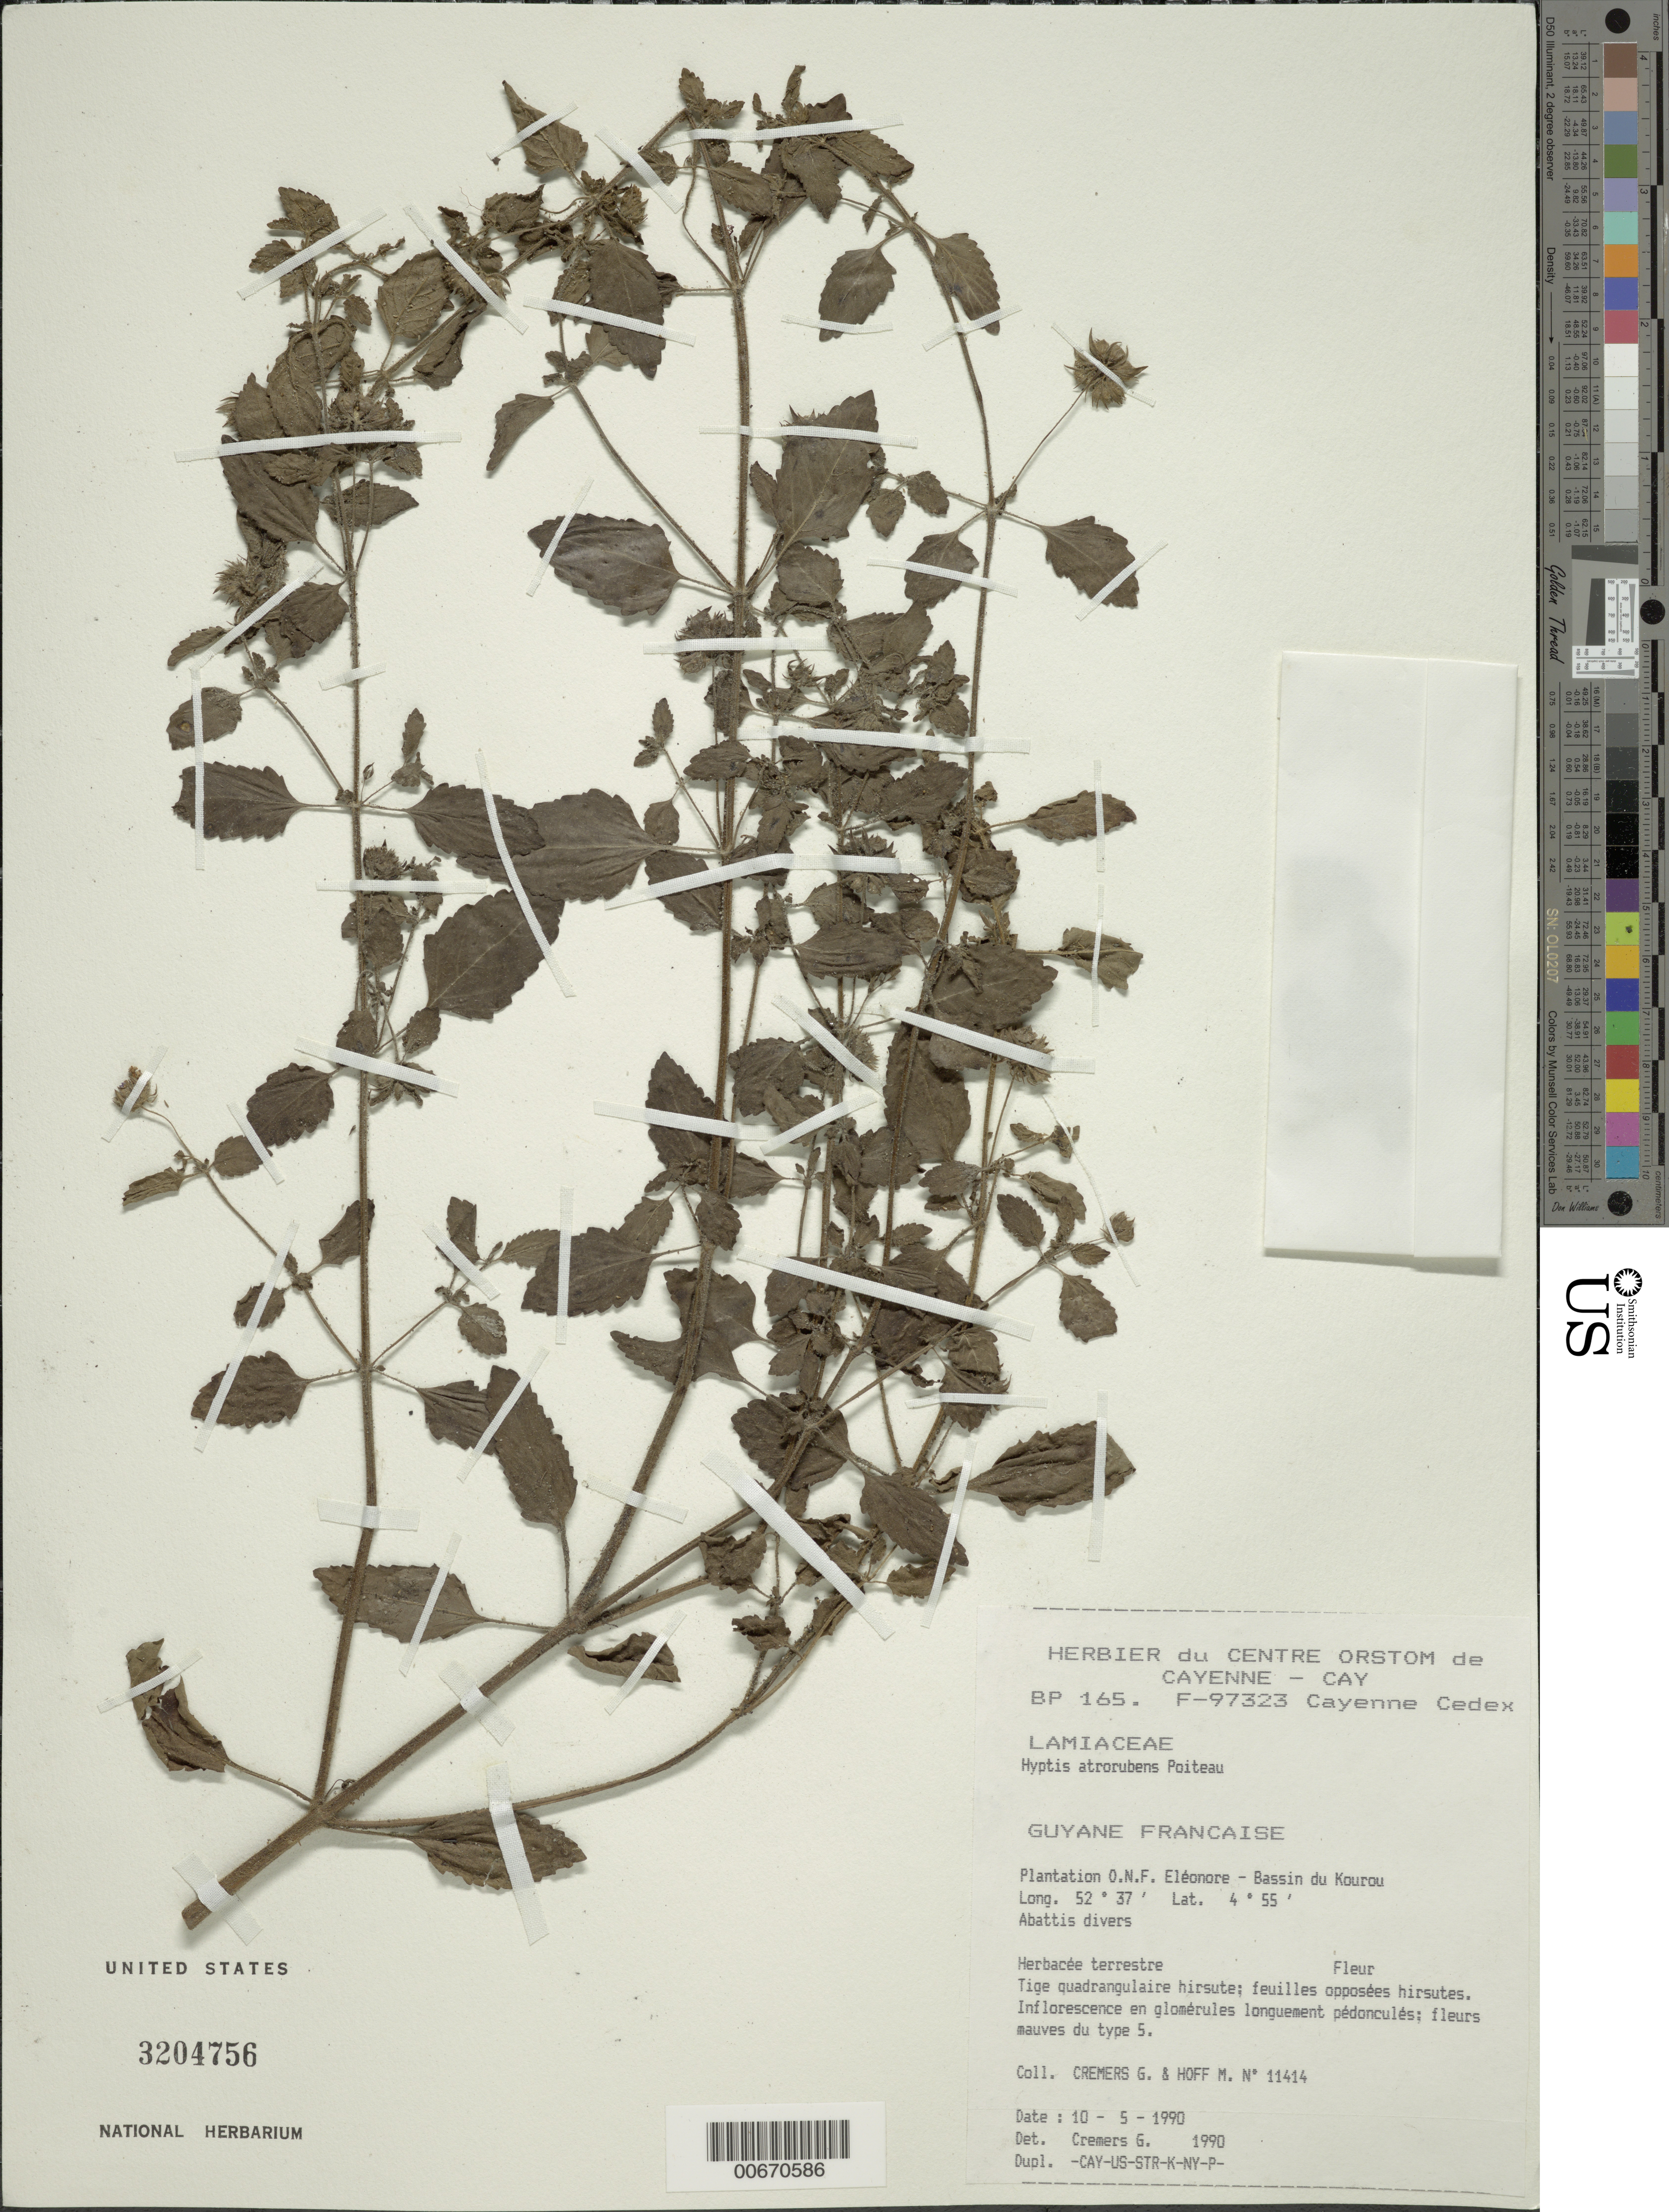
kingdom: Plantae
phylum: Tracheophyta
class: Magnoliopsida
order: Lamiales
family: Lamiaceae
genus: Hyptis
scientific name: Hyptis atrorubens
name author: Poit.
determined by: Cremers, Georges A.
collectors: G. Cremers & M. Hoff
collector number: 11414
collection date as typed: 10-May-90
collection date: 1990-05-10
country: French Guiana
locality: Plantation O.N.F. Eléonore, Bassin du Kourou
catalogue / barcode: US 3204756